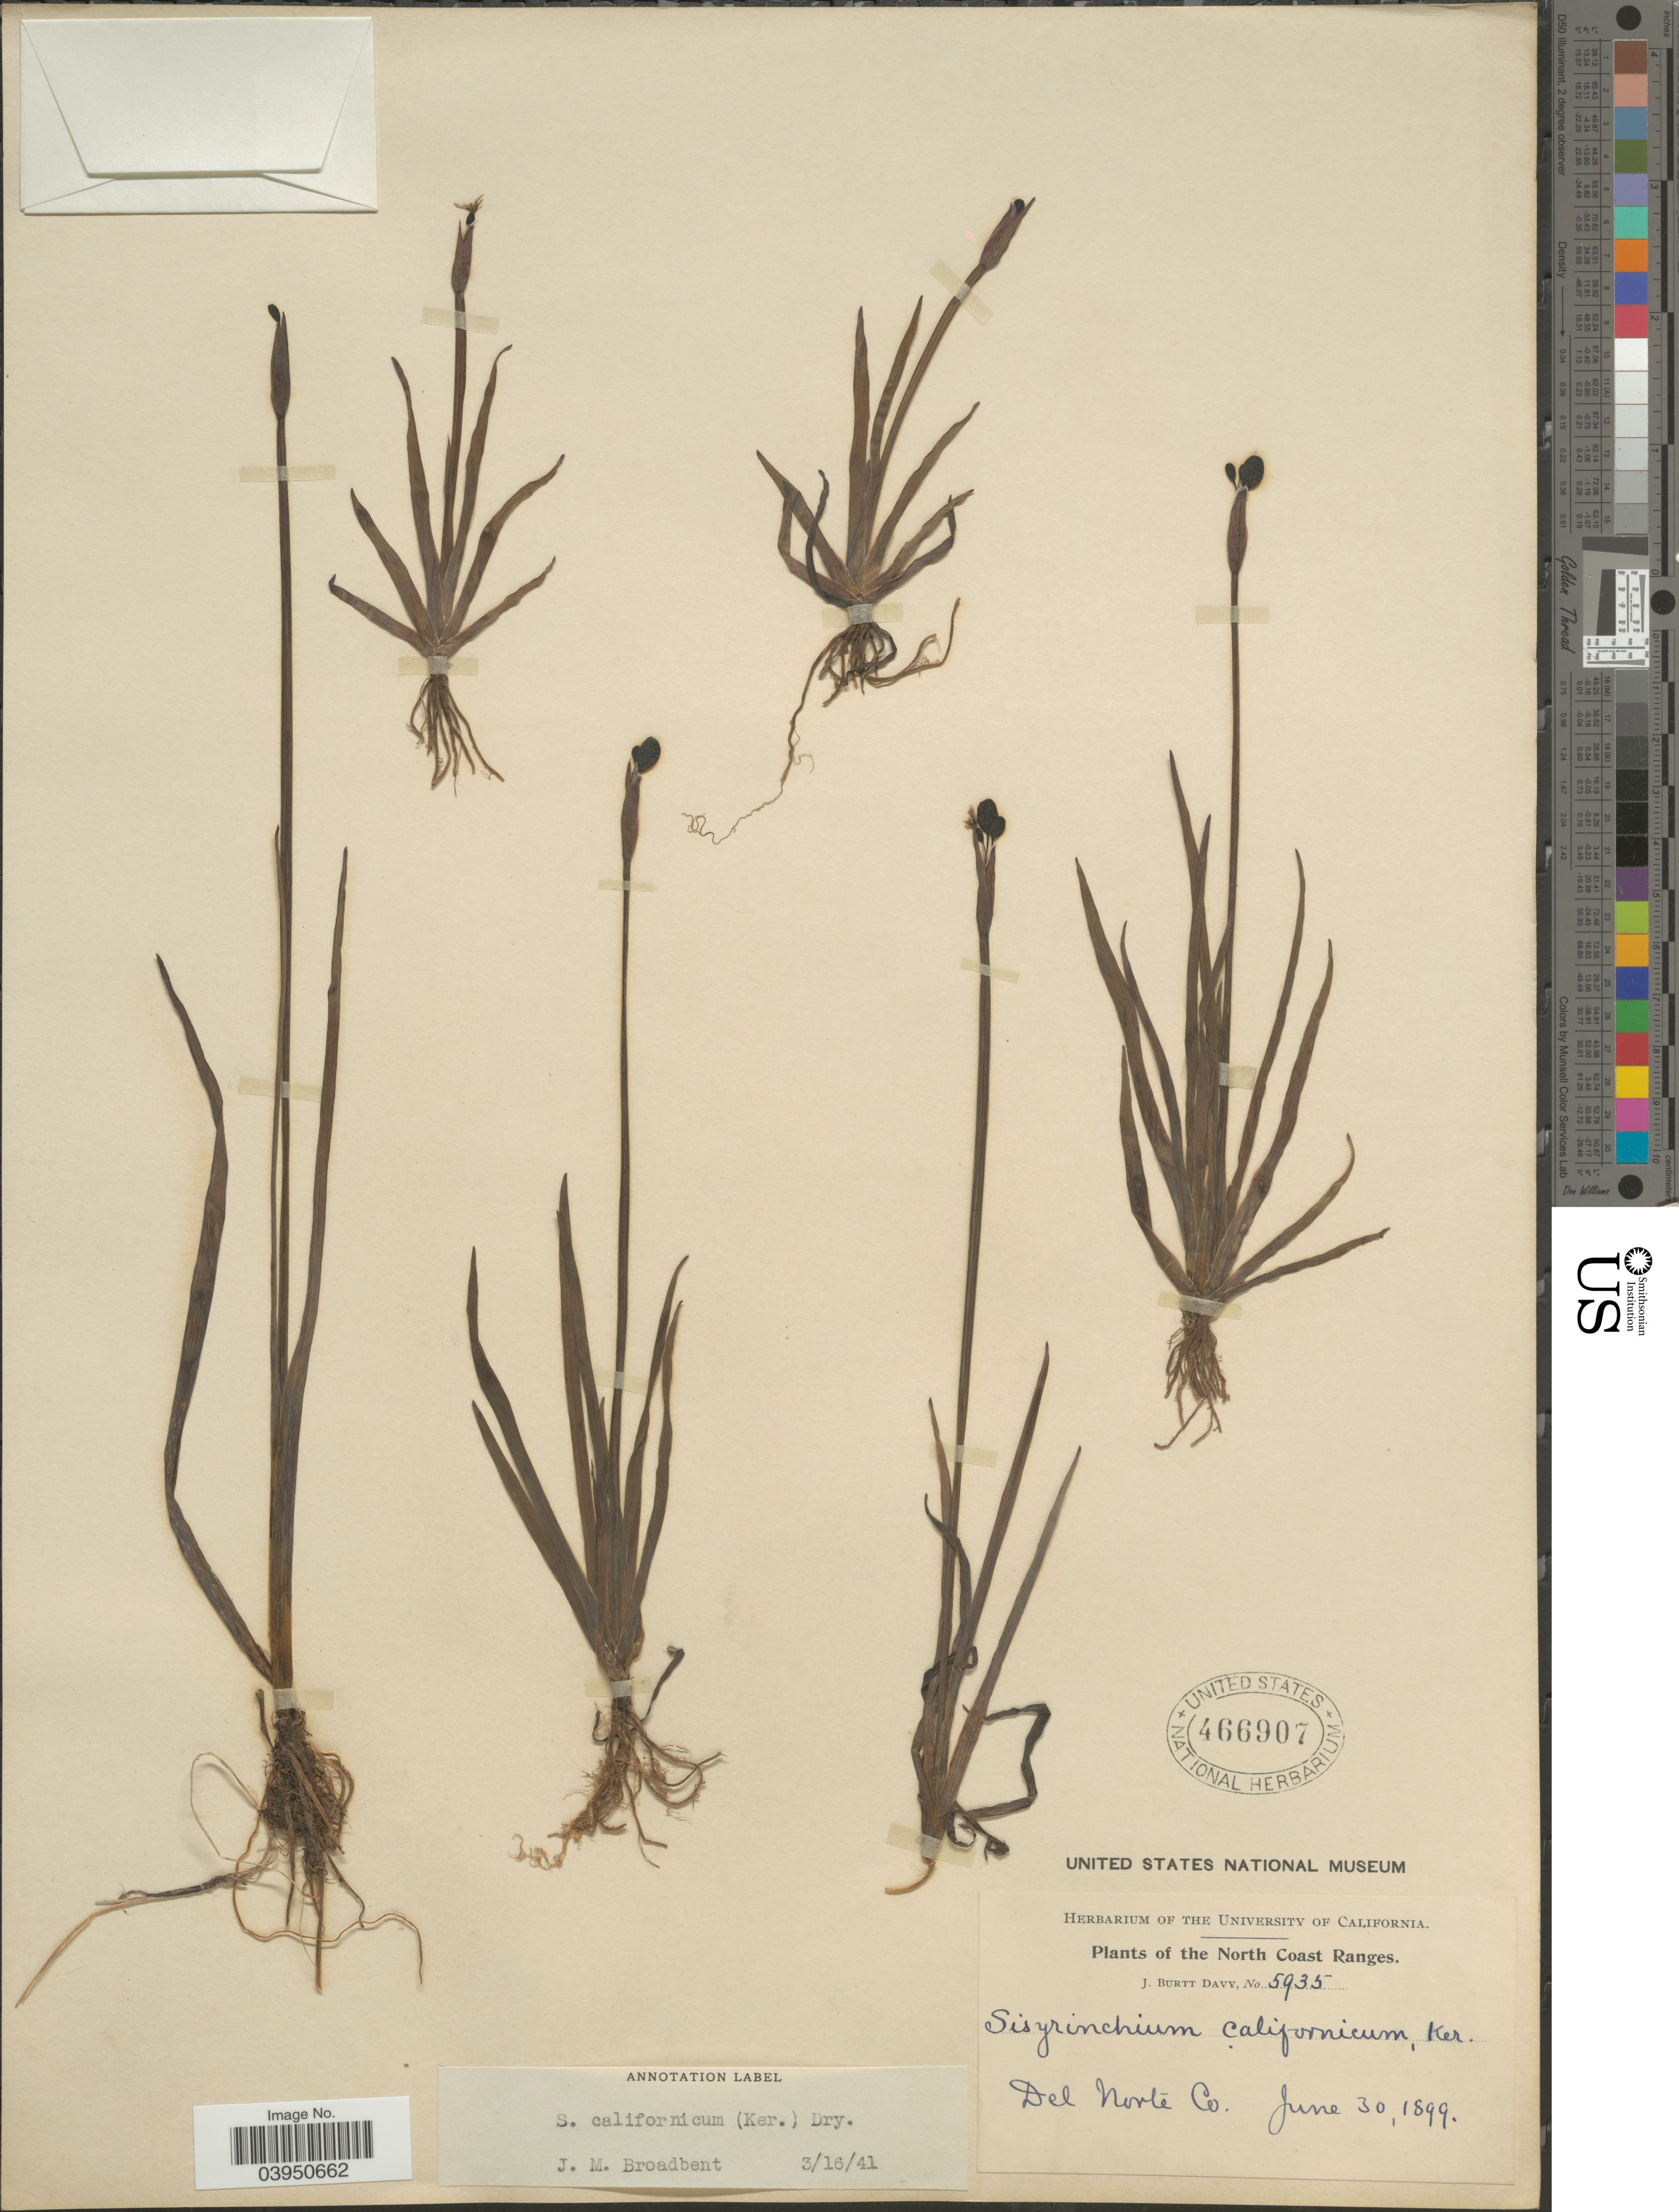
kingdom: Plantae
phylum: Tracheophyta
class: Liliopsida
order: Asparagales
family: Iridaceae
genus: Sisyrinchium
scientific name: Sisyrinchium californicum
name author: (Ker Gawl.) Dryand.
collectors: J. Burtt Davy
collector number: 5935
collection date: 1899-06-30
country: United States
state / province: California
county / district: Del Norte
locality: The North Coast Ranges. Del Norte Co.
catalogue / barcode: US 466907